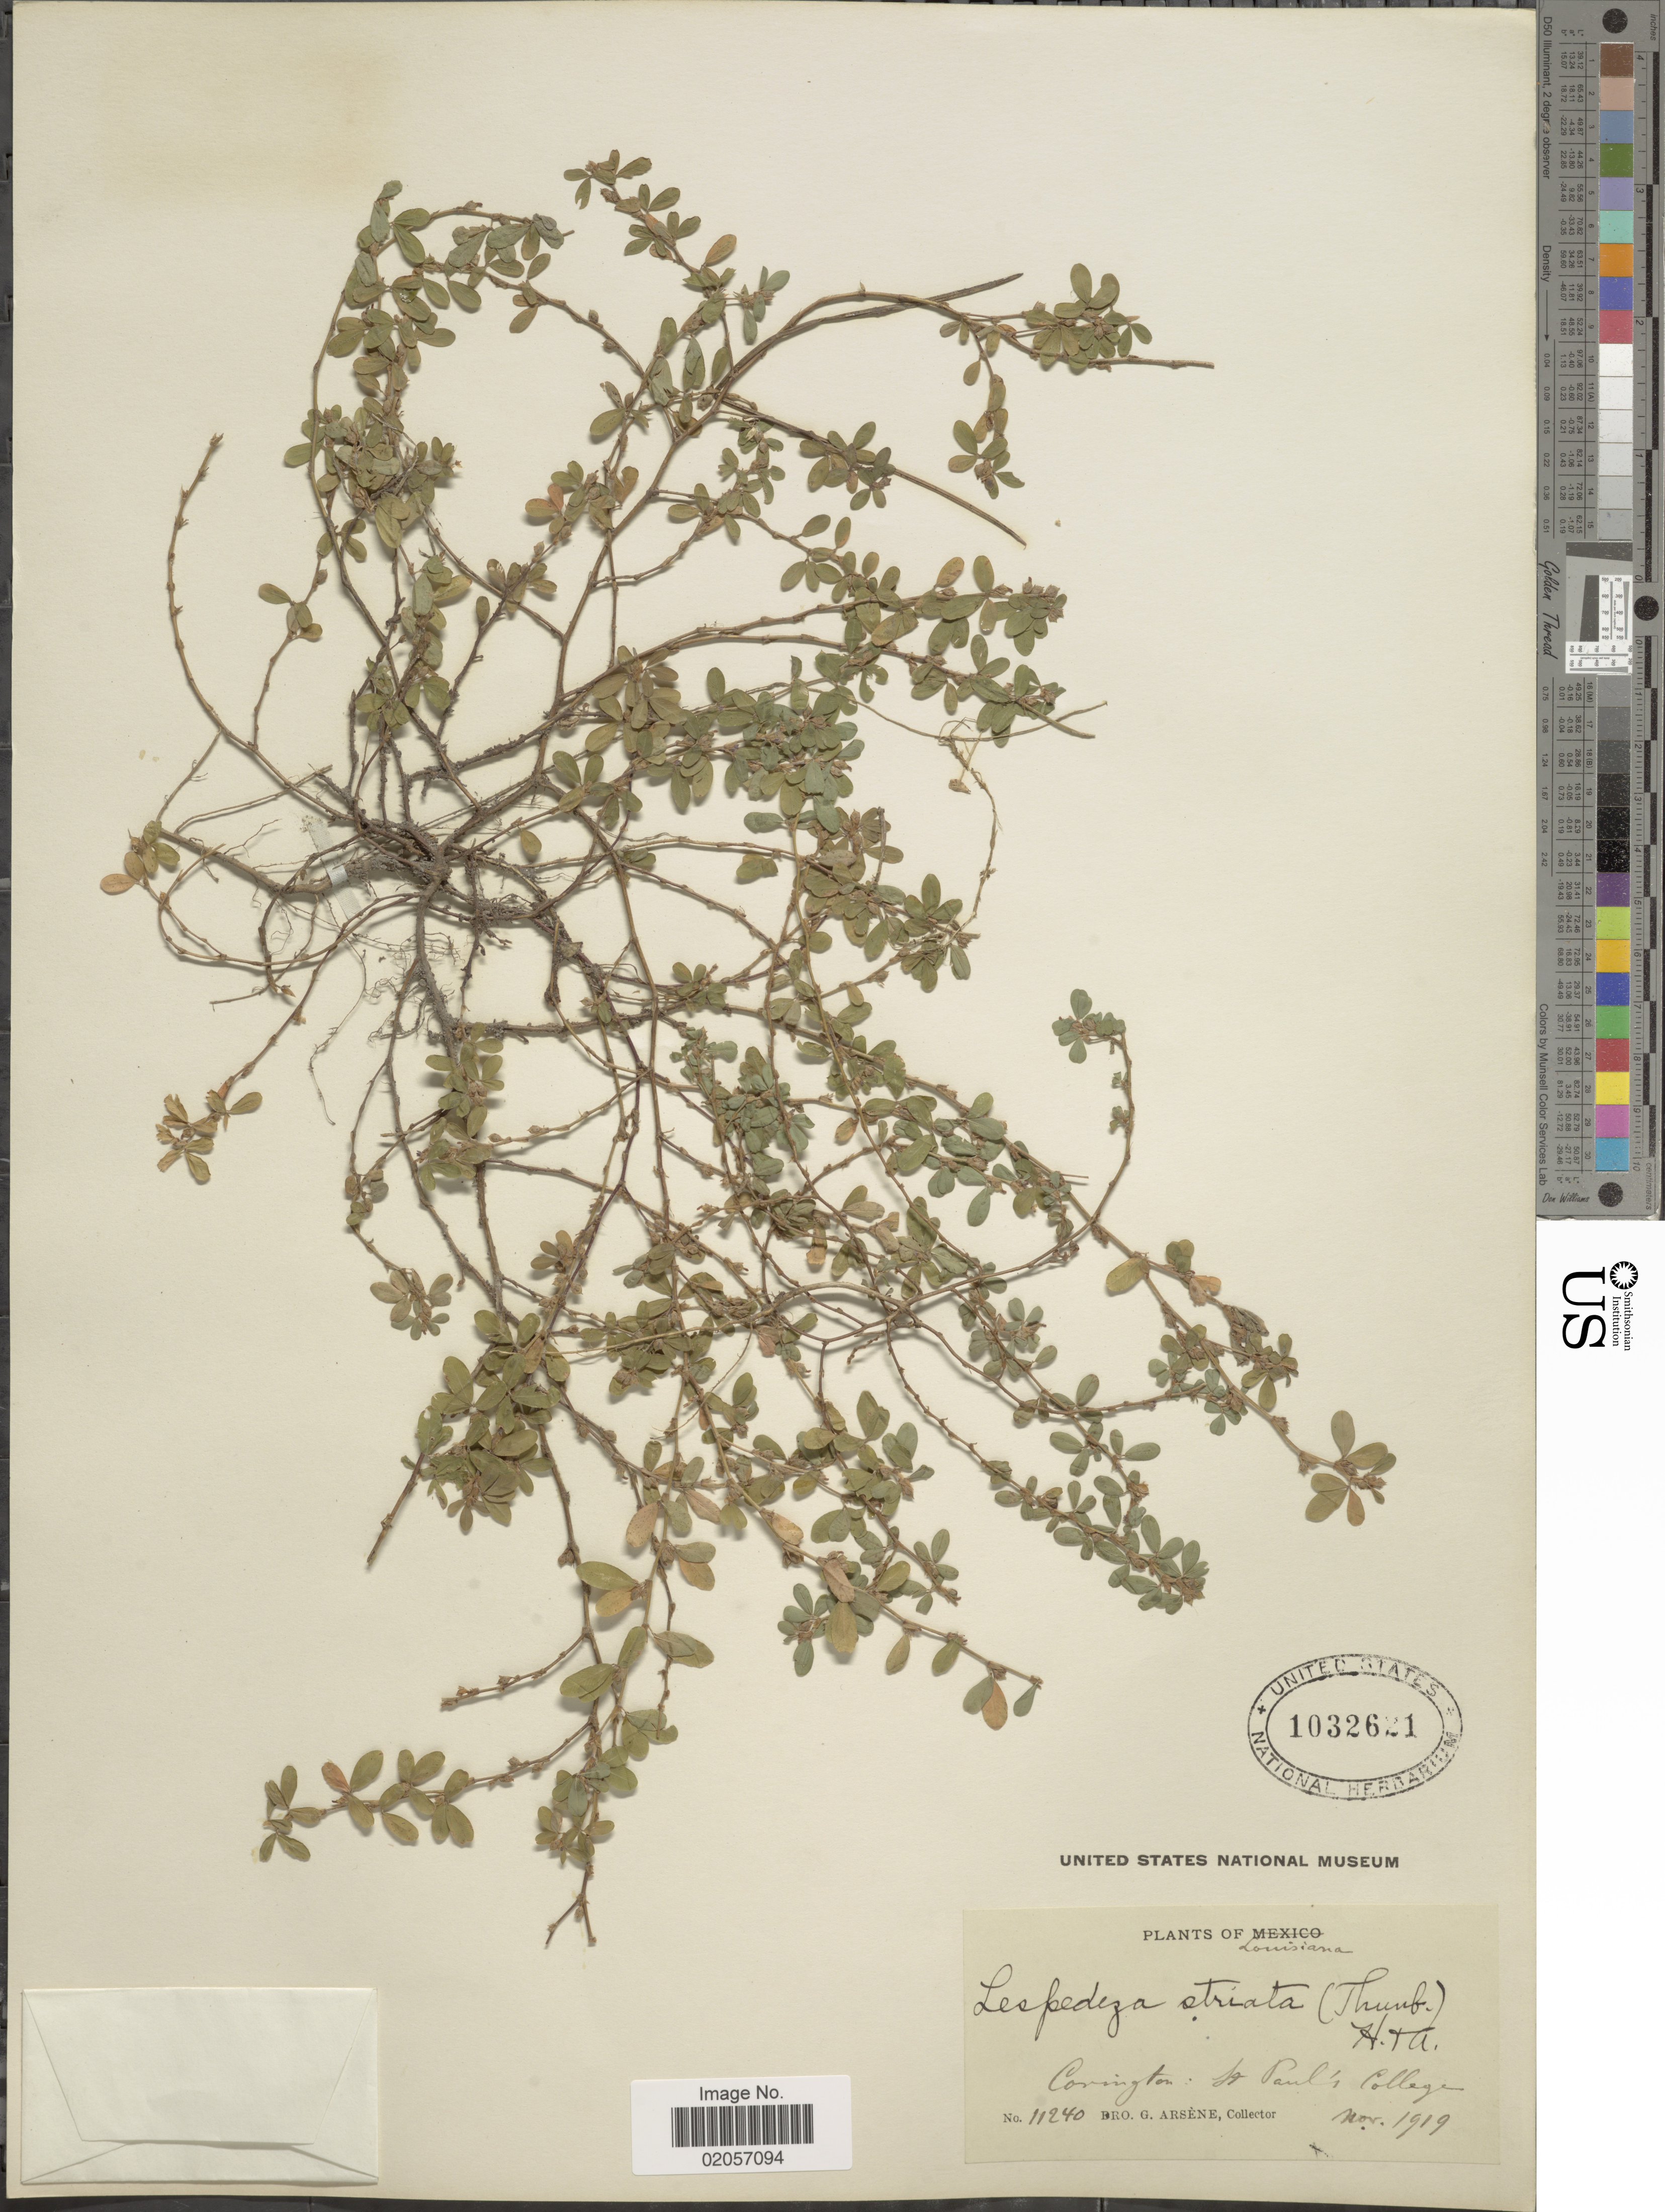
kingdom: Plantae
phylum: Tracheophyta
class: Magnoliopsida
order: Fabales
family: Fabaceae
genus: Kummerowia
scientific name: Kummerowia striata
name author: (Thunb.) Schindl.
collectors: Bro. G. Arsène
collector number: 11240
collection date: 1919-11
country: United States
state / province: Louisiana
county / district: St. Tammany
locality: St. Paul's College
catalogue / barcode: US 1032621